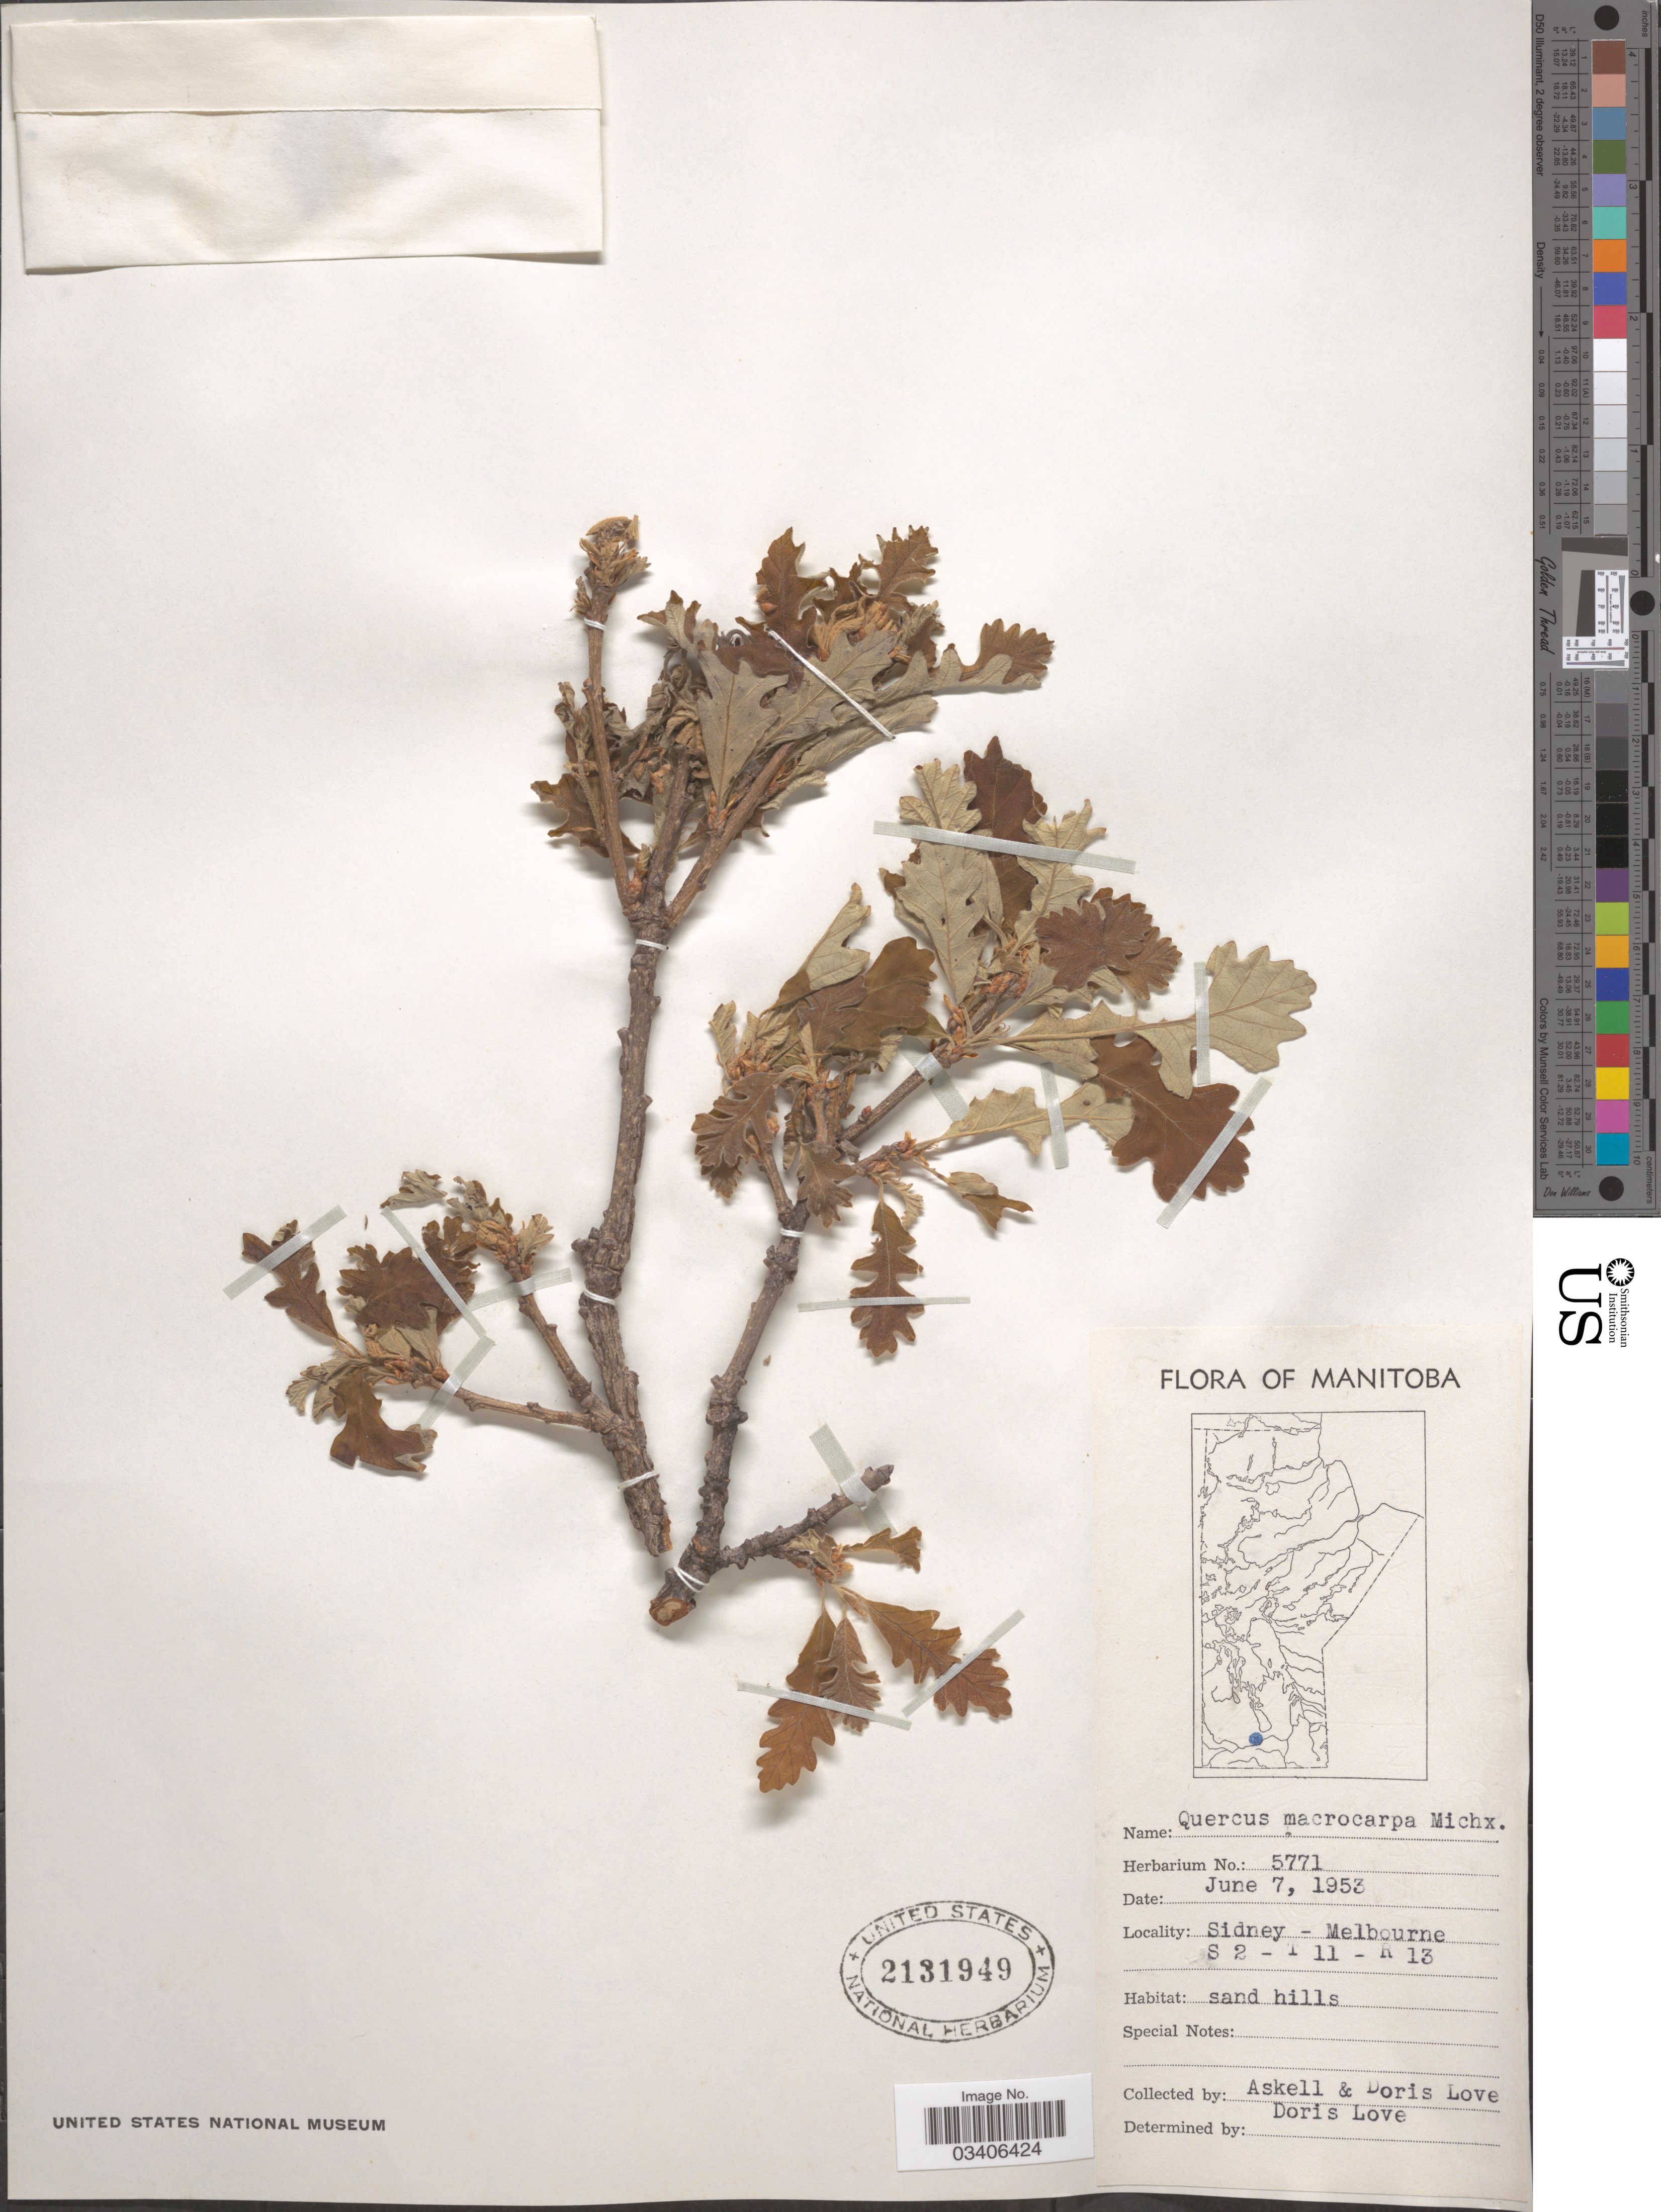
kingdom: Plantae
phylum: Tracheophyta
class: Magnoliopsida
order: Fagales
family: Fagaceae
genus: Quercus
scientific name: Quercus macrocarpa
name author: Michx.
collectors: Á. Löve & D. Löve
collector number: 5771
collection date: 1953-06-07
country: Canada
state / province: Manitoba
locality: Sidney -Melbourne. S 2 - T 11 - R 13.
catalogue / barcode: US 2131949